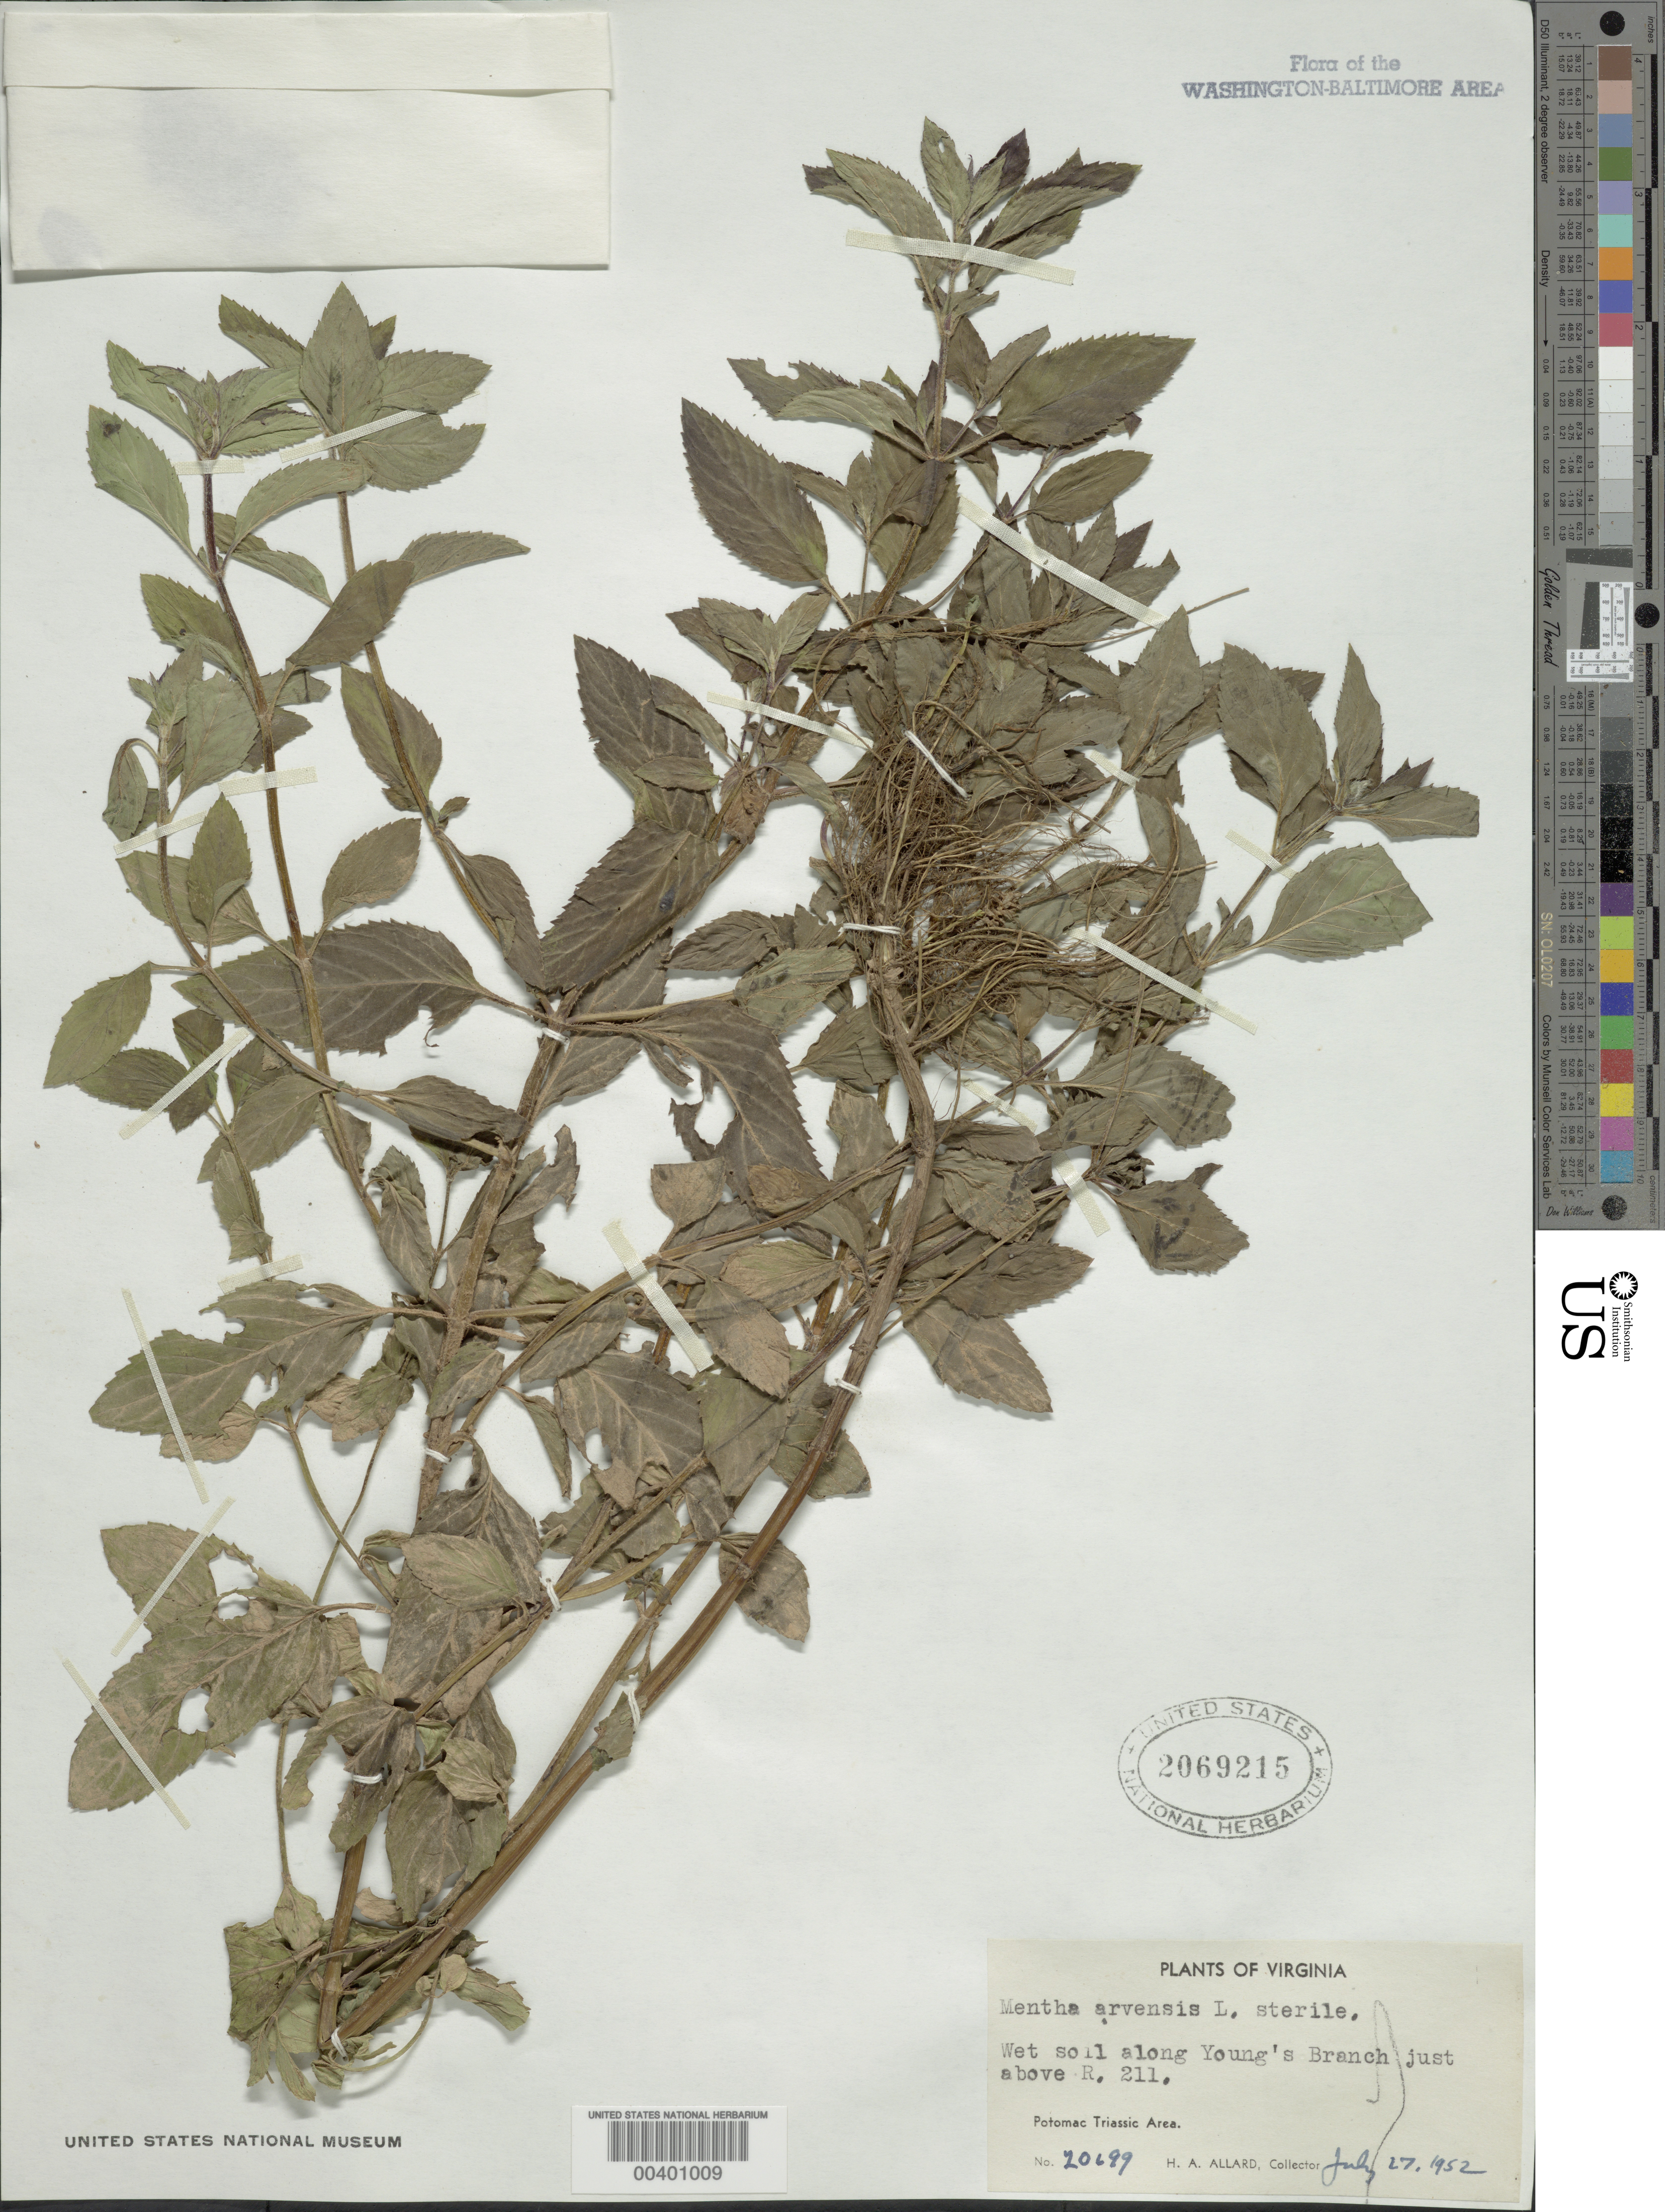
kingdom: Plantae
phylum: Tracheophyta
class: Magnoliopsida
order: Lamiales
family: Lamiaceae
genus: Mentha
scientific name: Mentha arvensis var. sativa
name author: Benth.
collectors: H. A. Allard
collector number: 20699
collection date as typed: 27 Jul 1952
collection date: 1952-07-27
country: United States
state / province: Virginia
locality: Upstream from Route 211 on Youngs Branch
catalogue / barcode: US 2069215